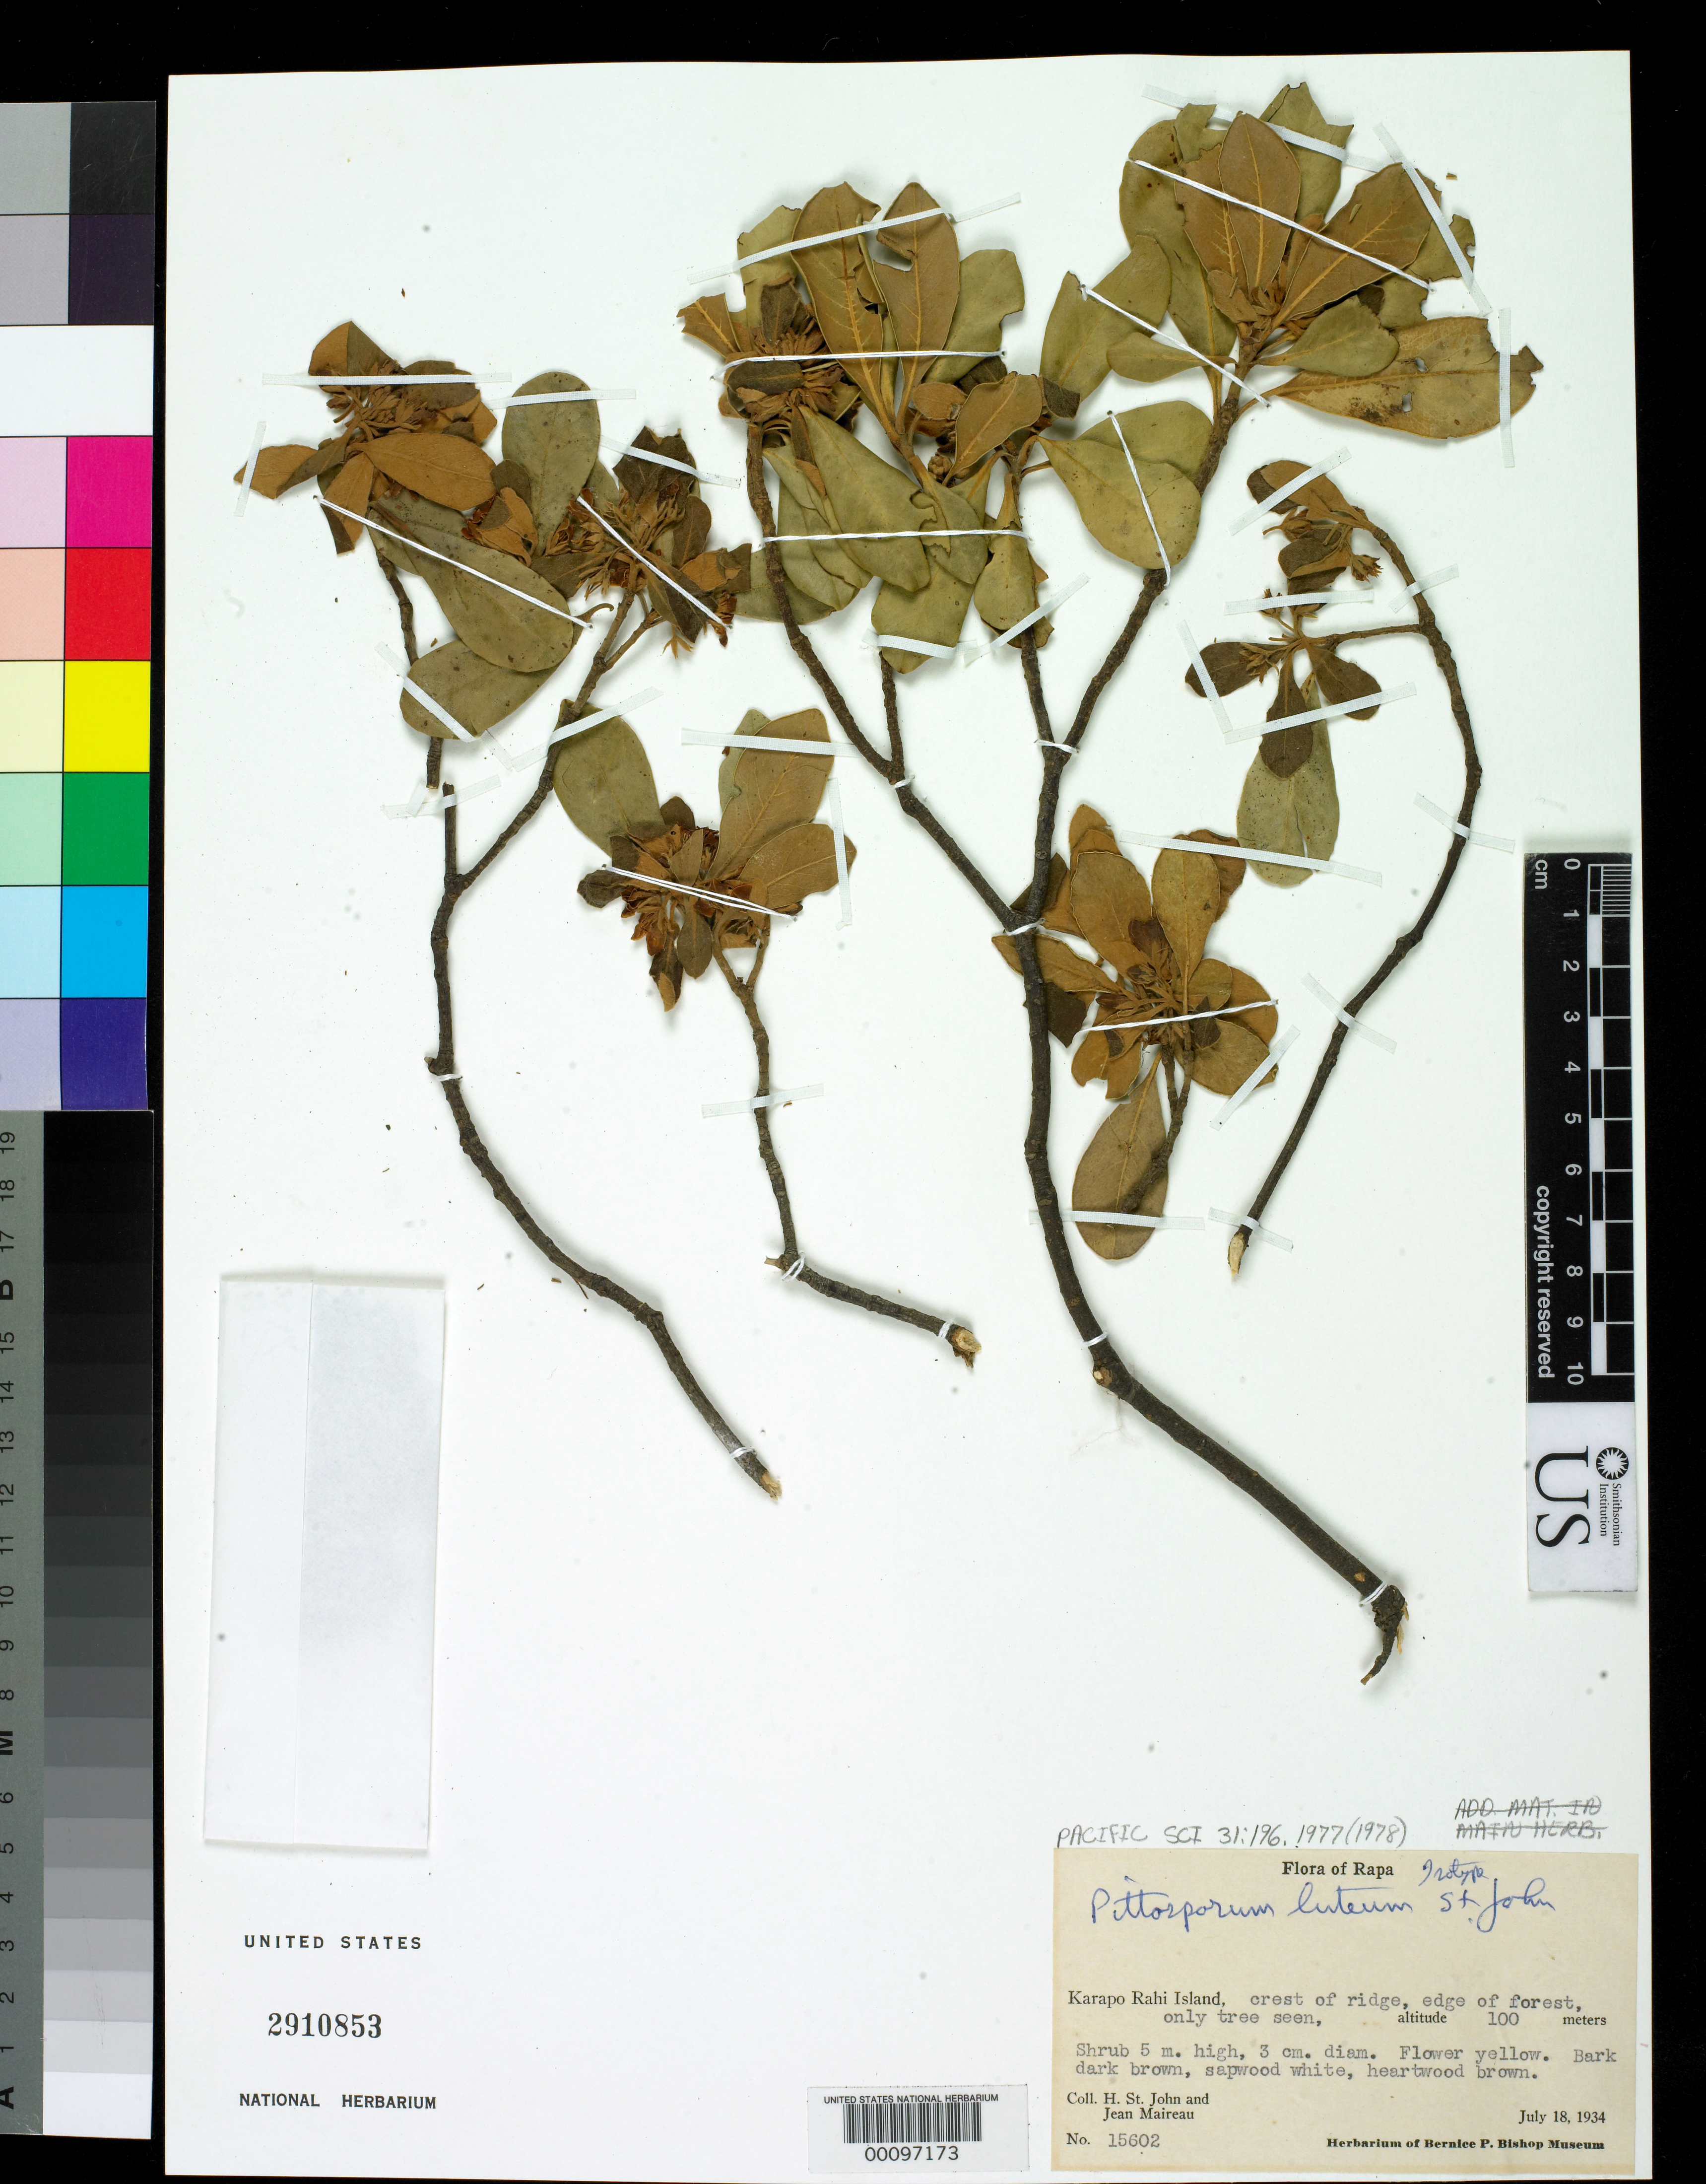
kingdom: Plantae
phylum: Tracheophyta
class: Magnoliopsida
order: Apiales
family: Pittosporaceae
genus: Pittosporum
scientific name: Pittosporum luteum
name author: H. St. John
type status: Isotype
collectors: H. St. John & J. Maireau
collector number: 15602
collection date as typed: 18 Jul 1934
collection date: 1934-07-18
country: French Polynesia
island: Karapo Rahi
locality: Karapo Rahi Island [Karaporahi, Tubuai Is.]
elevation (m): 100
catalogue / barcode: US 2910853